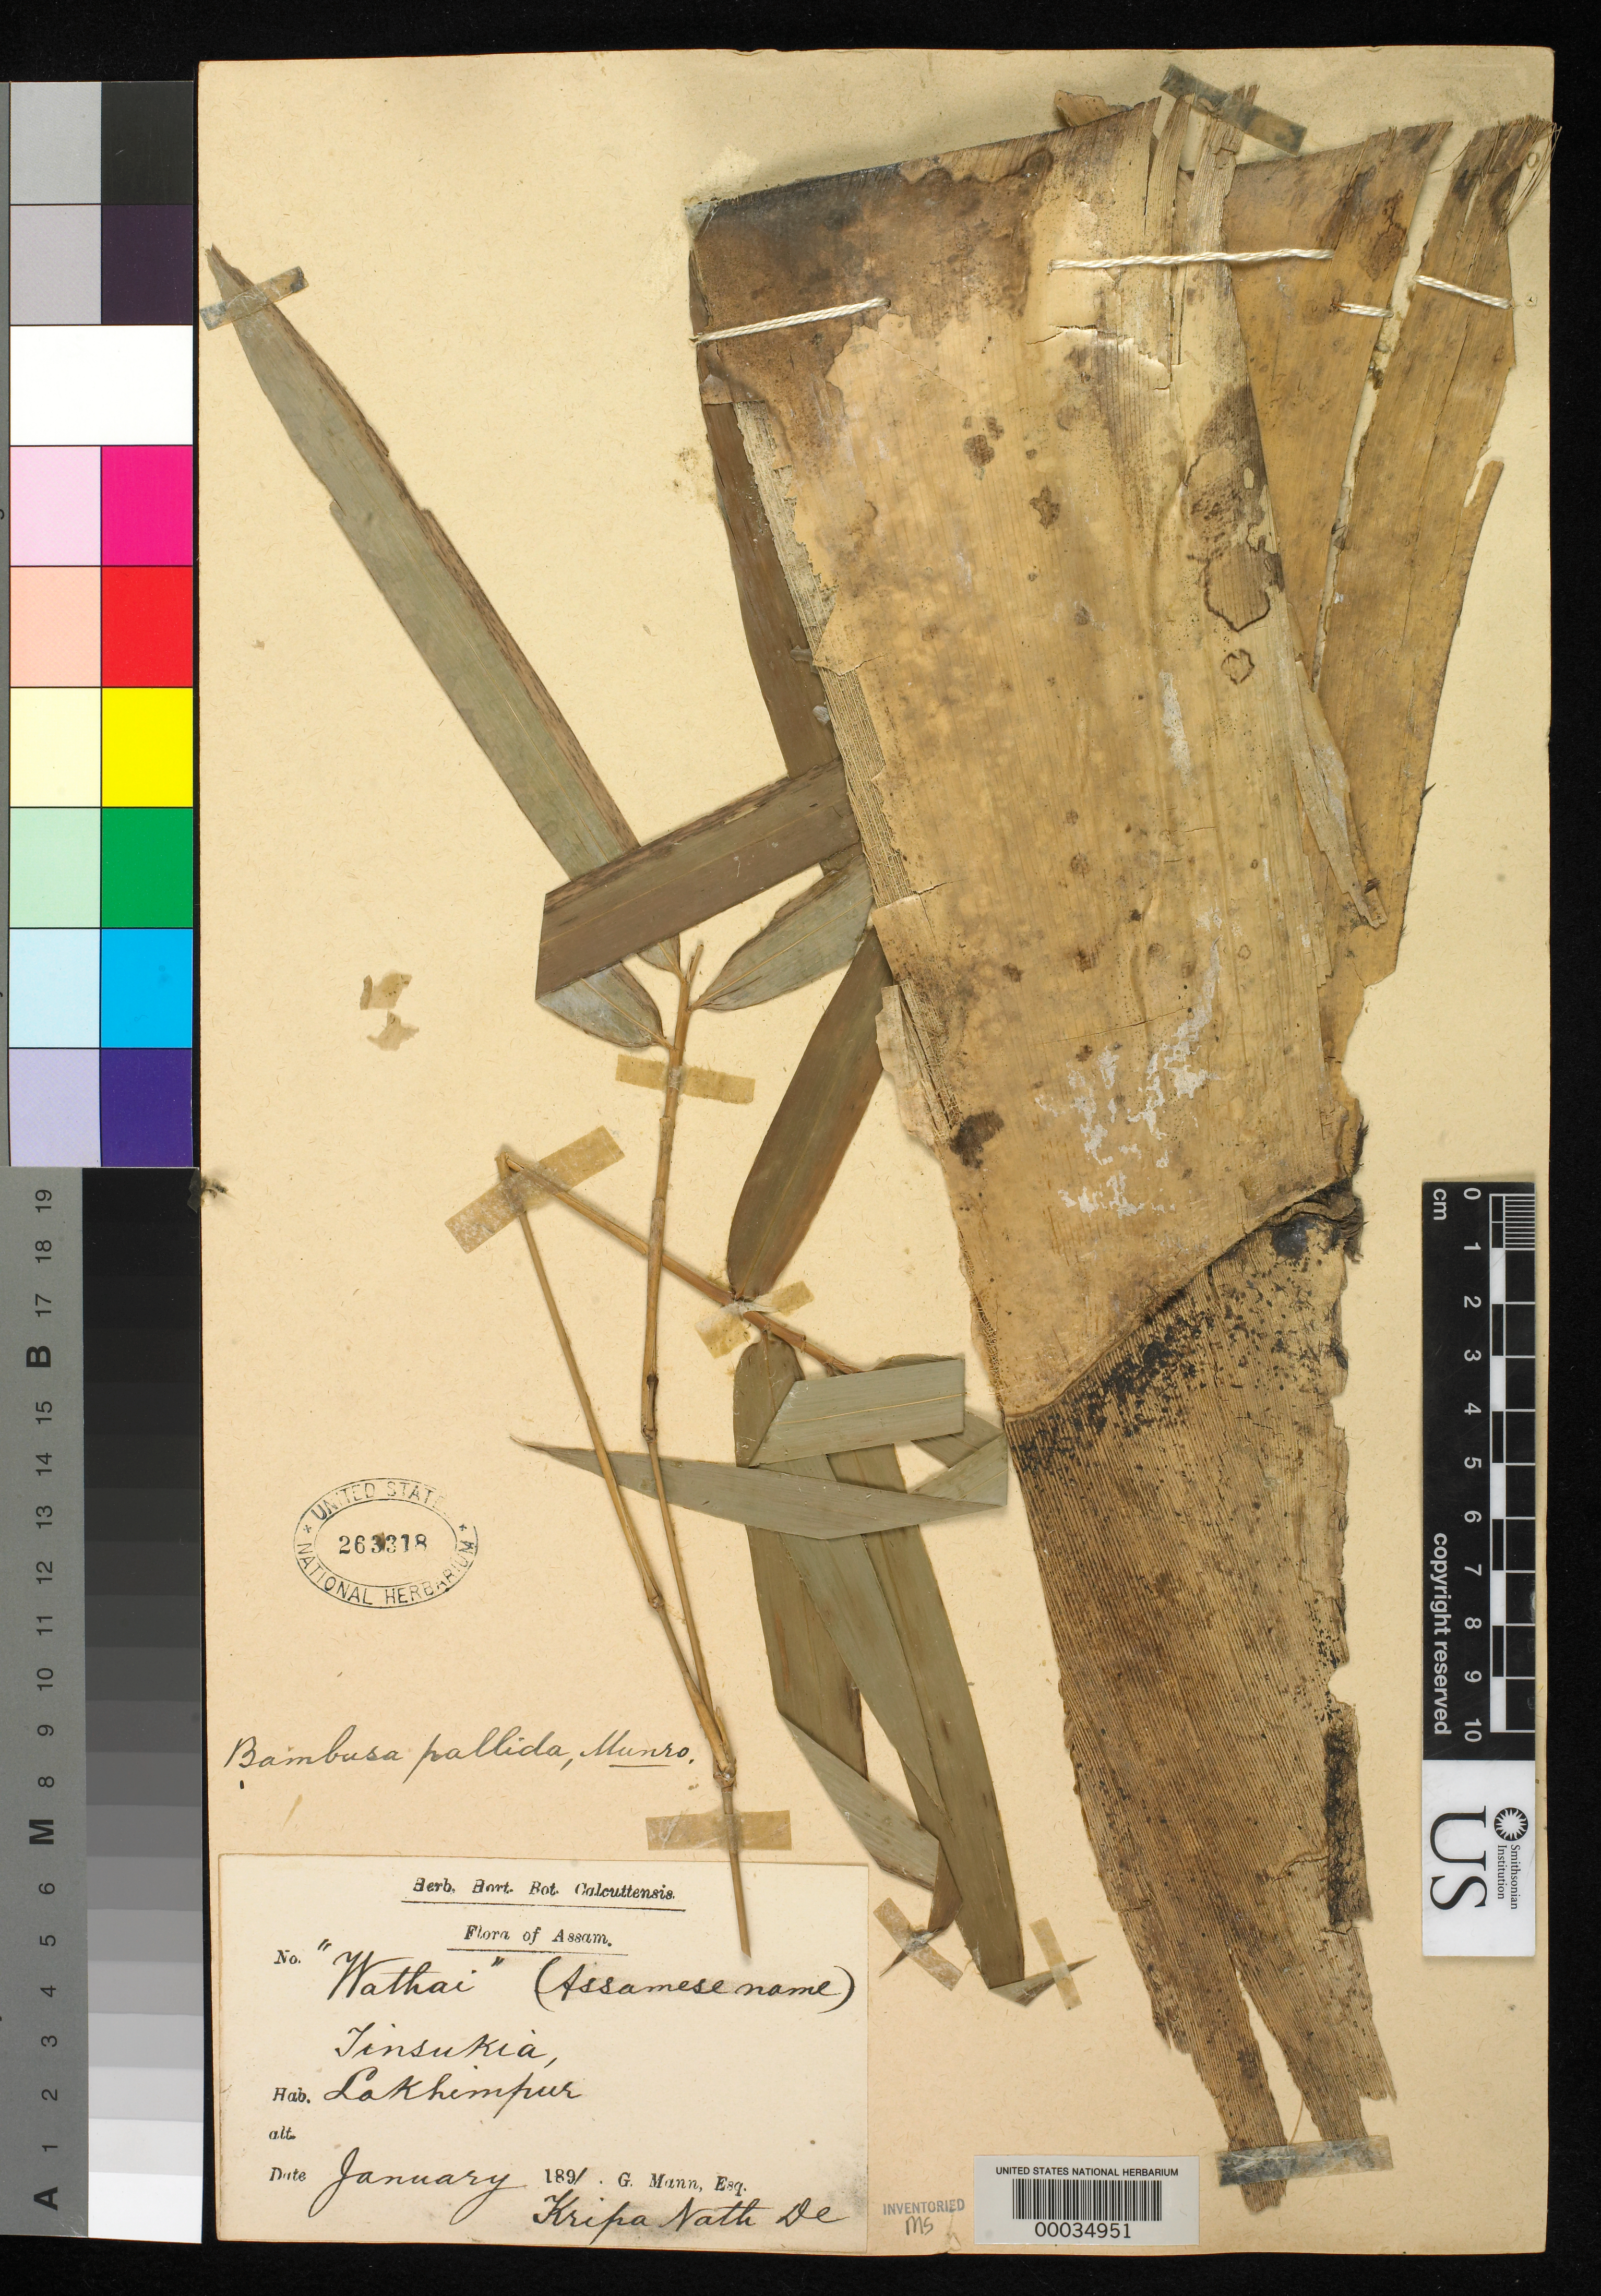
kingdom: Plantae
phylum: Tracheophyta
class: Liliopsida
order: Poales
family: Poaceae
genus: Bambusa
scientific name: Bambusa pallida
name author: Munro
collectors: G. Mann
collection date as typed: Jan 1890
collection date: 1890-01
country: India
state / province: Assam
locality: Flora of assam, lakhimpur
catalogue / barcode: US 263318